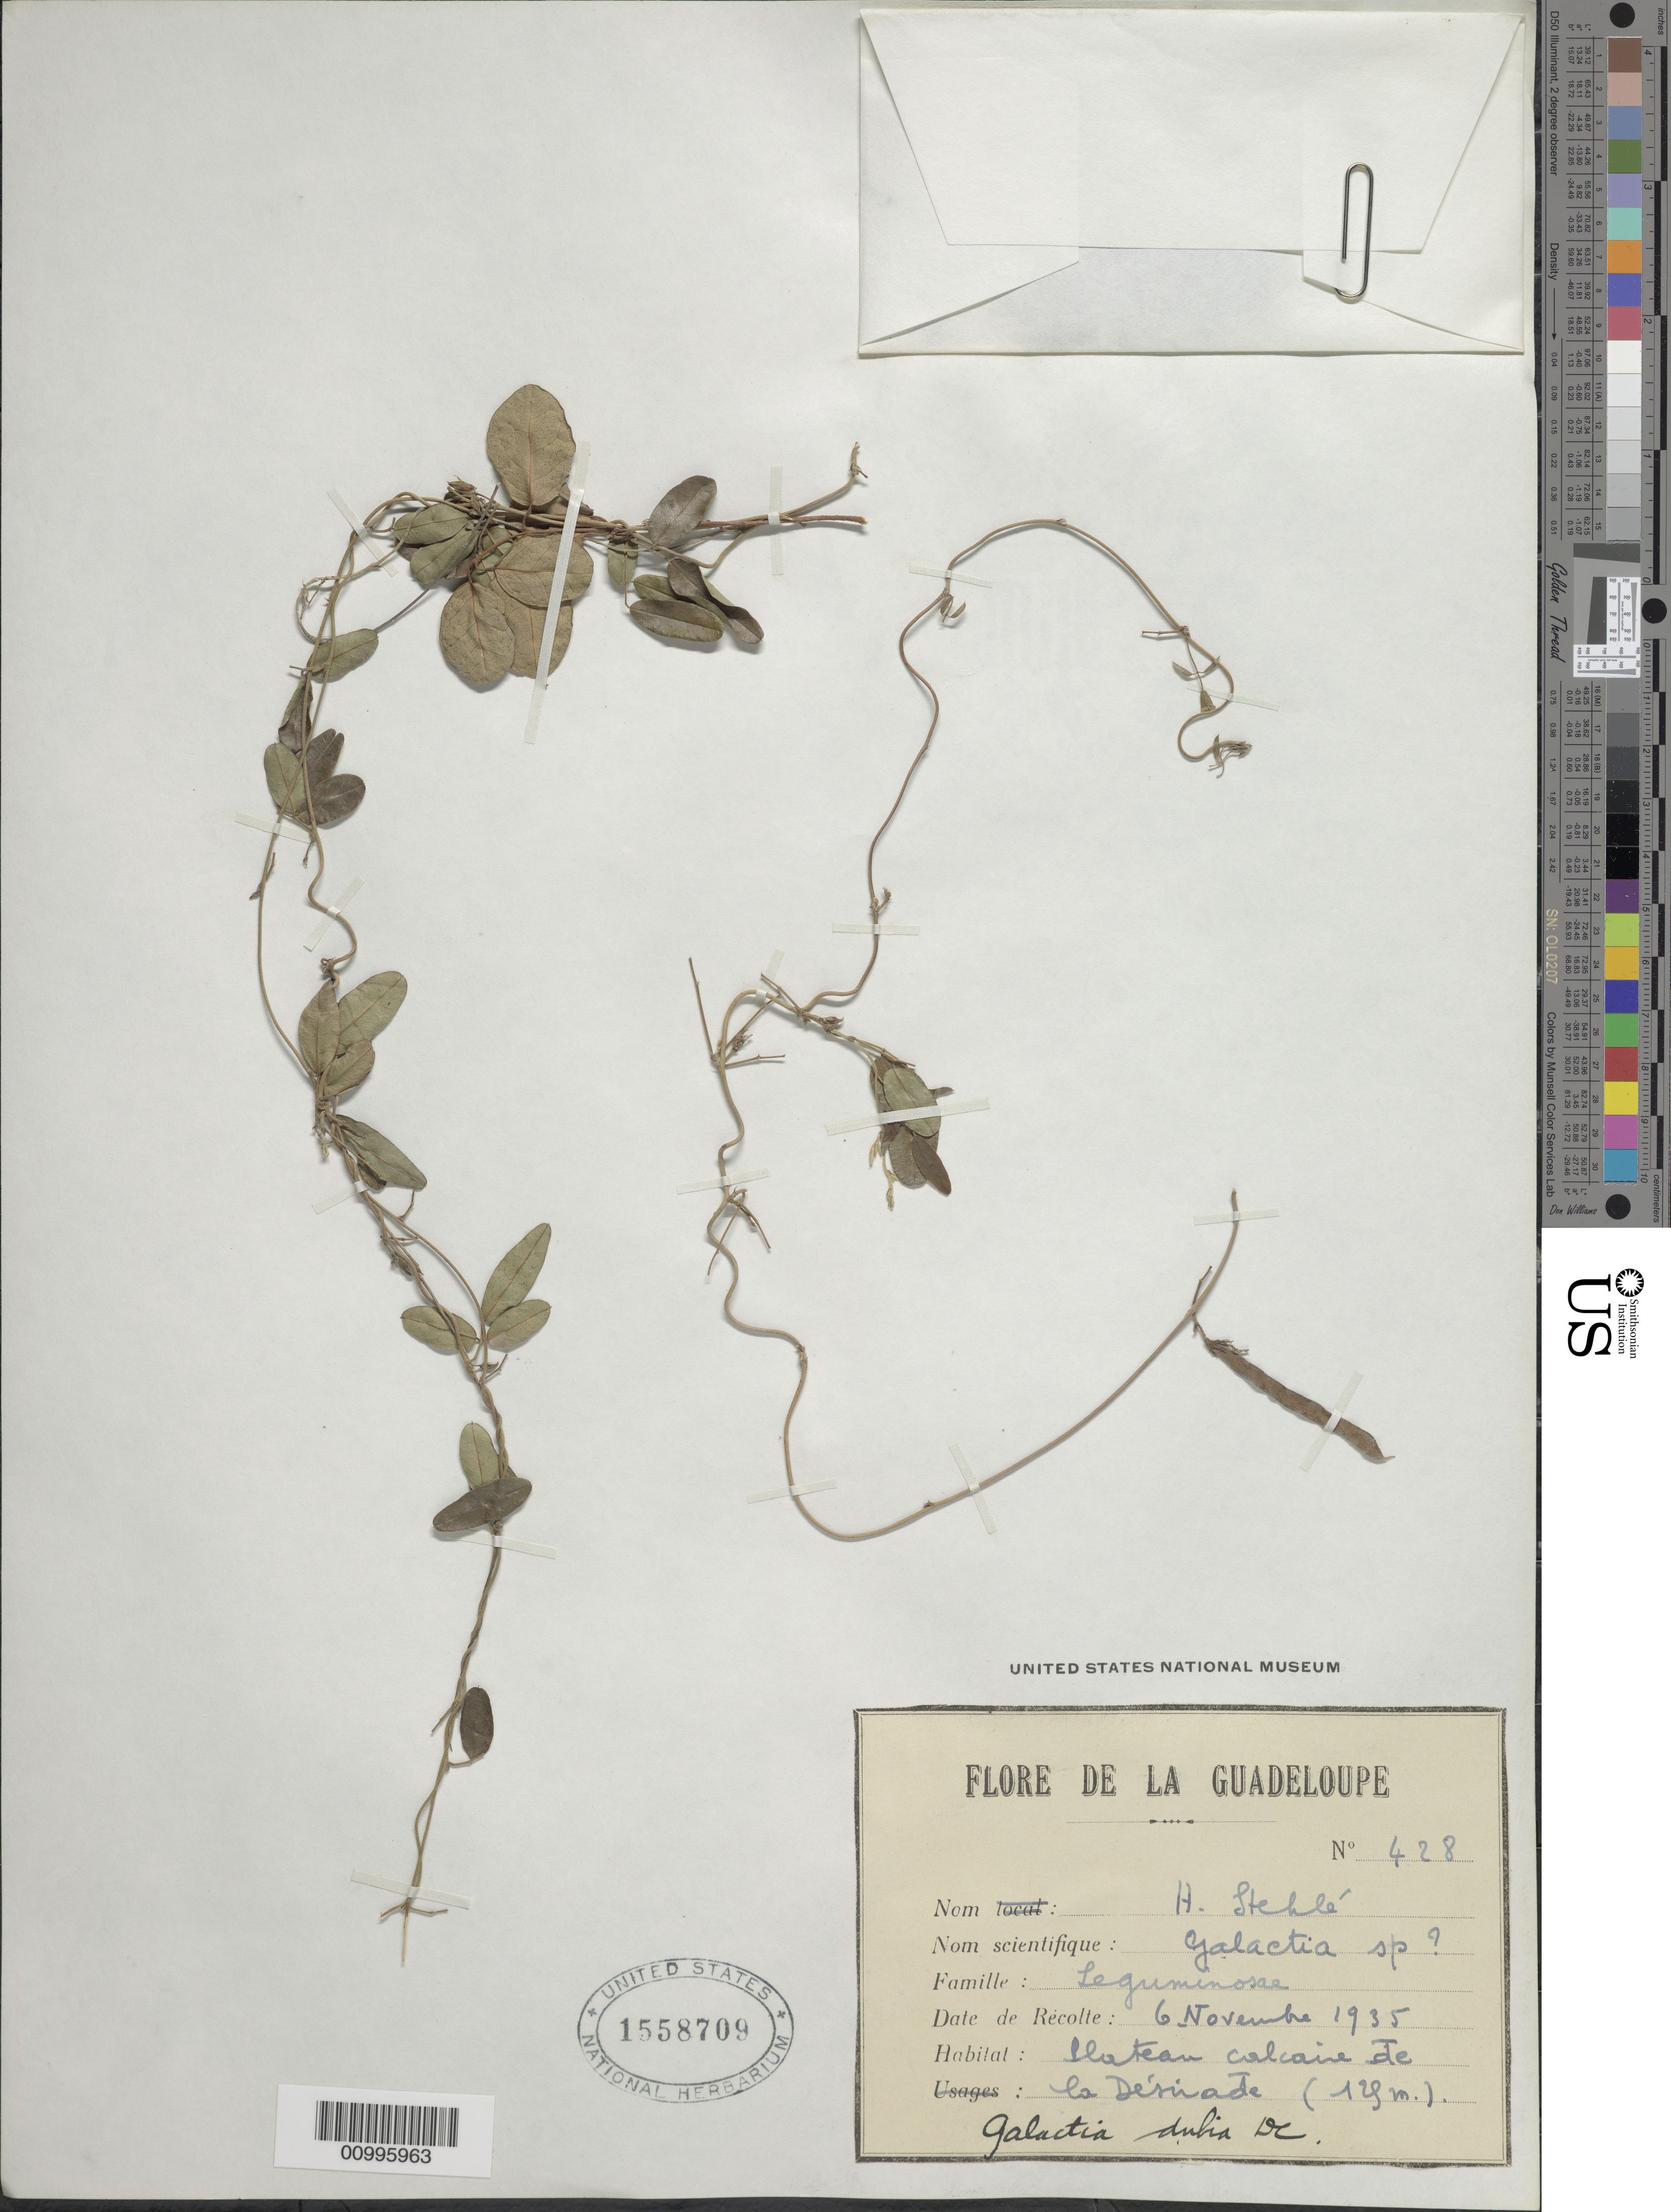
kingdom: Plantae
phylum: Tracheophyta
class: Magnoliopsida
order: Fabales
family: Fabaceae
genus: Galactia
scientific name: Galactia dubia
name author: DC.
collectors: H. Stehlé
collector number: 428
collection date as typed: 06 Nov 1935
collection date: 1935-11-06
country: Guadeloupe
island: Basse Terre [Guadeloupe]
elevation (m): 19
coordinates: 0 N, 0 E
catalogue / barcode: US 1558709